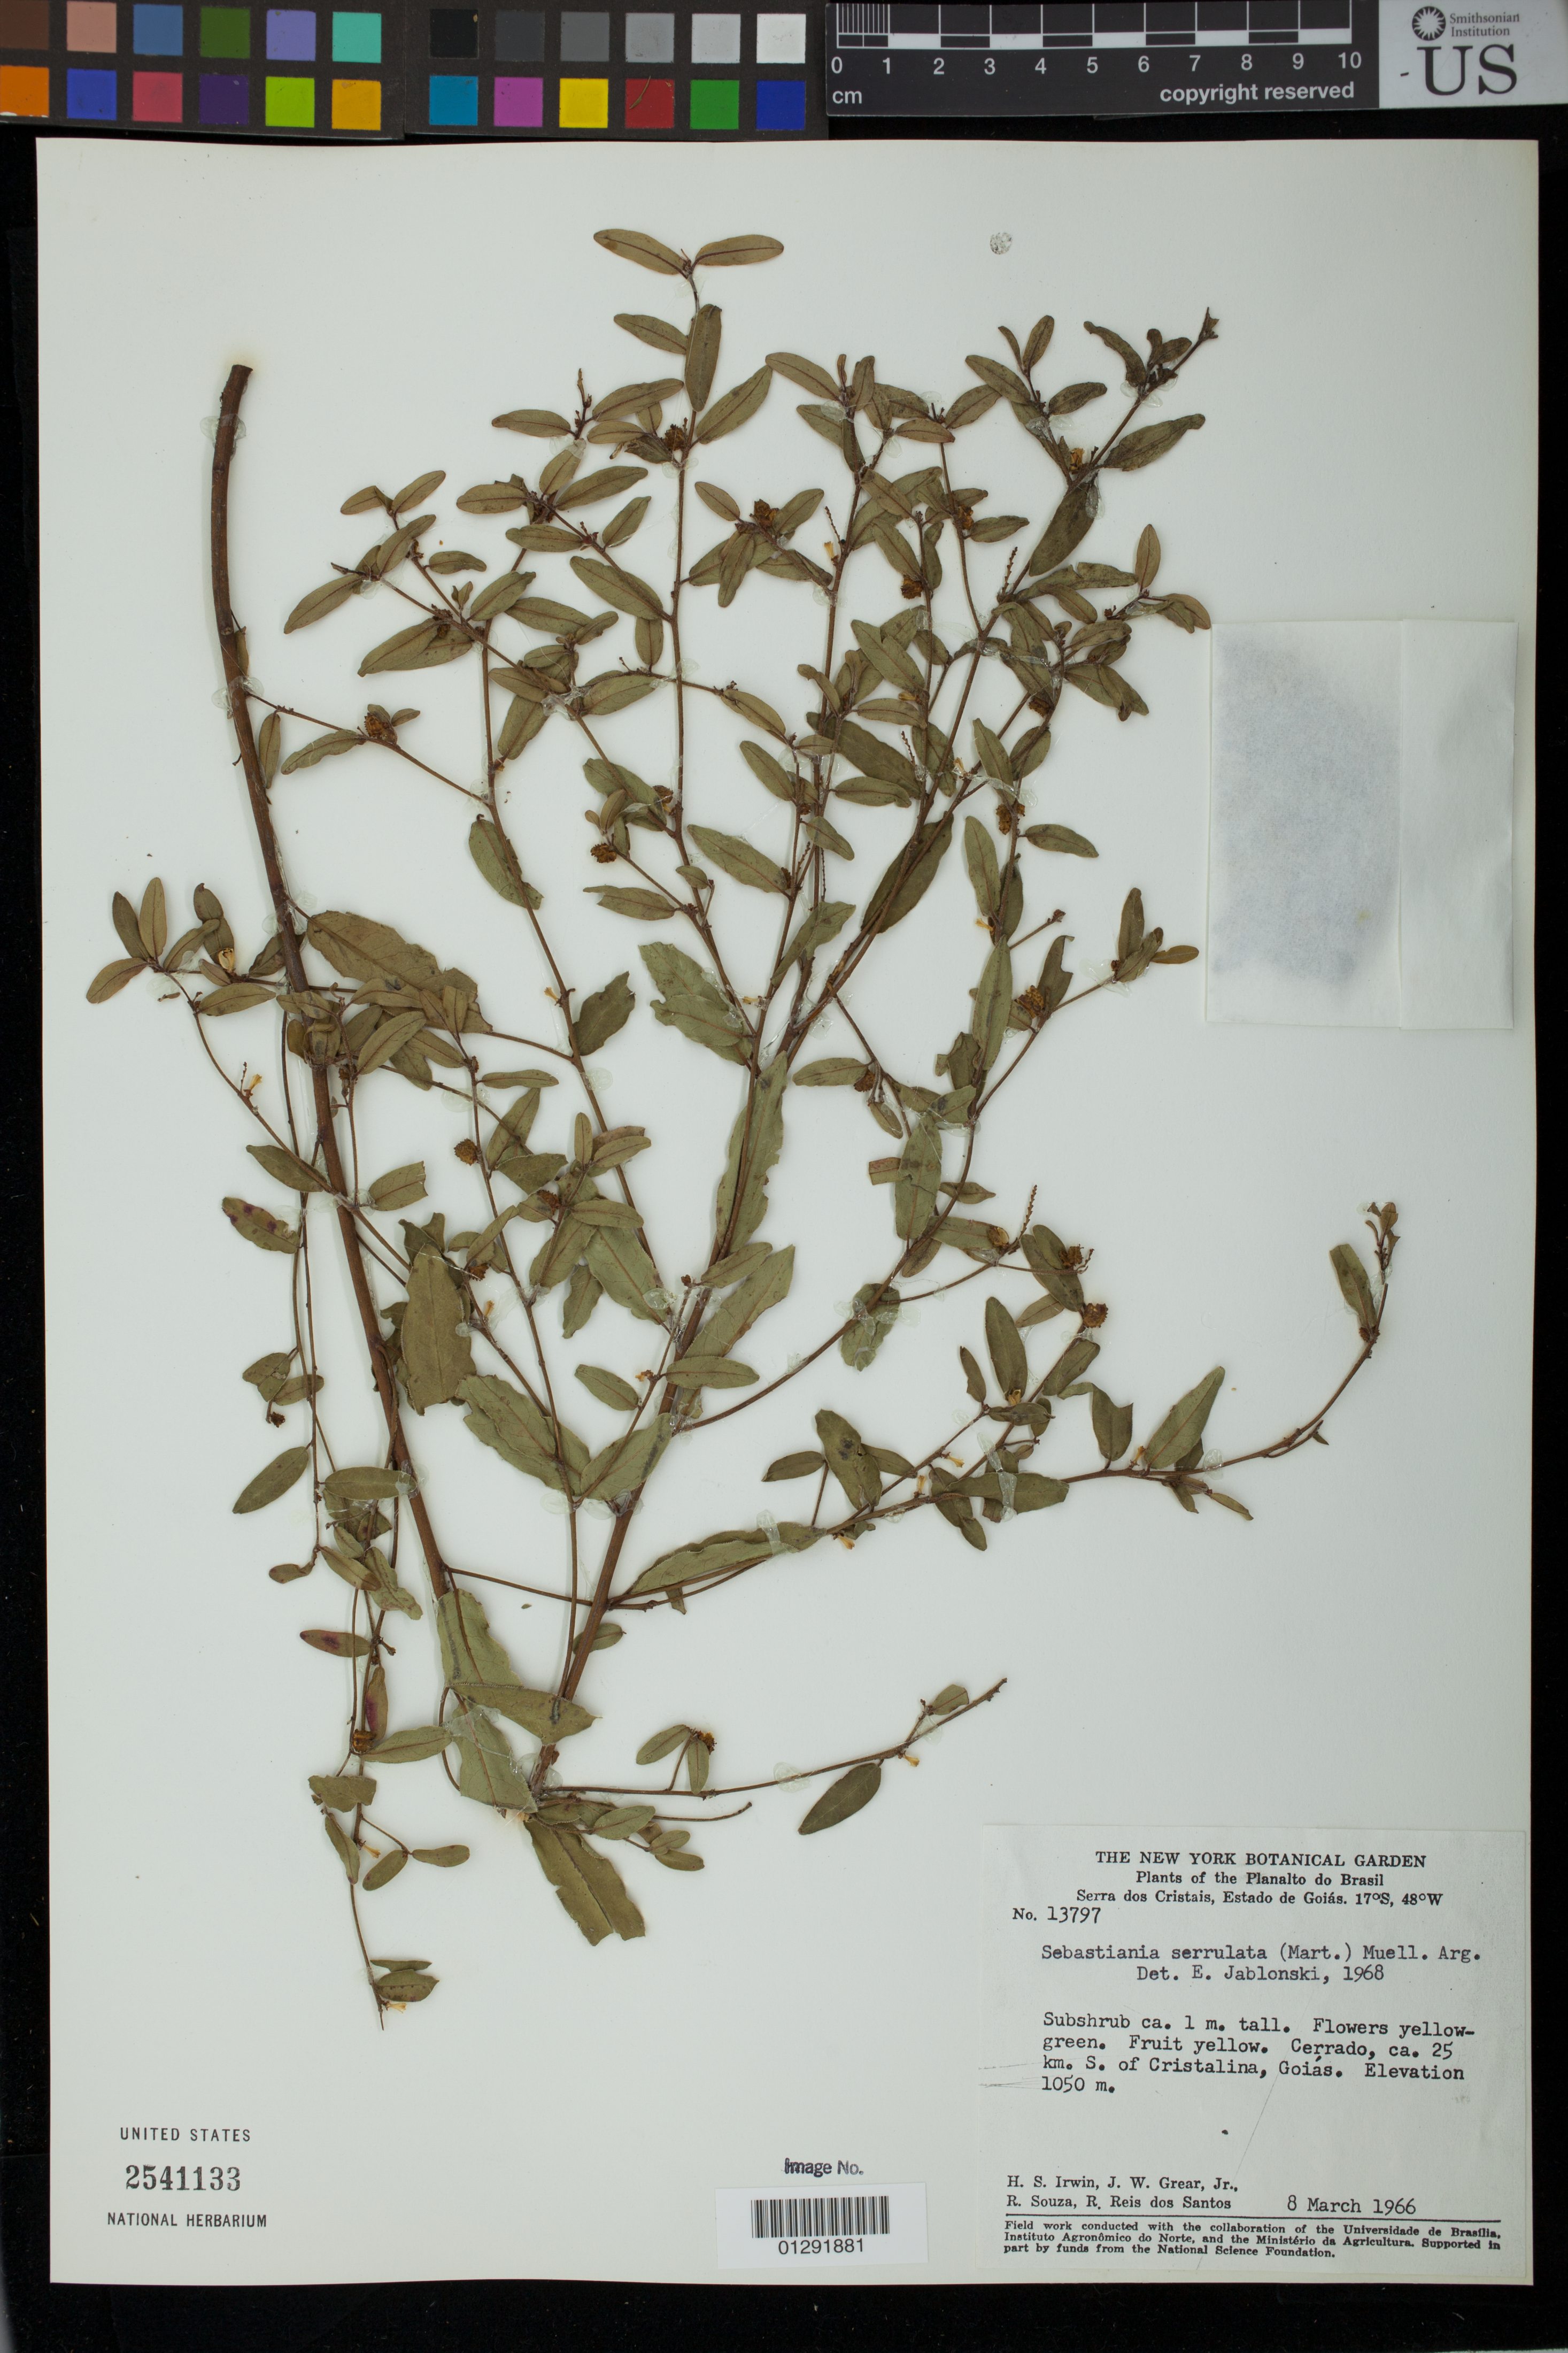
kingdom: Plantae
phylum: Tracheophyta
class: Magnoliopsida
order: Malpighiales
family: Euphorbiaceae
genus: Sebastiania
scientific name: Sebastiania serrulata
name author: (Mart.) Müll. Arg.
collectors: H. Irwin, J. W. Grear, R. Souza & R. Reis dos Santos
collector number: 13797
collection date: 1966-03-08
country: Brazil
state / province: Goias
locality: Serra dos Cristais: ca. 25 km. S. of Cristalina.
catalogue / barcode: US 2541133